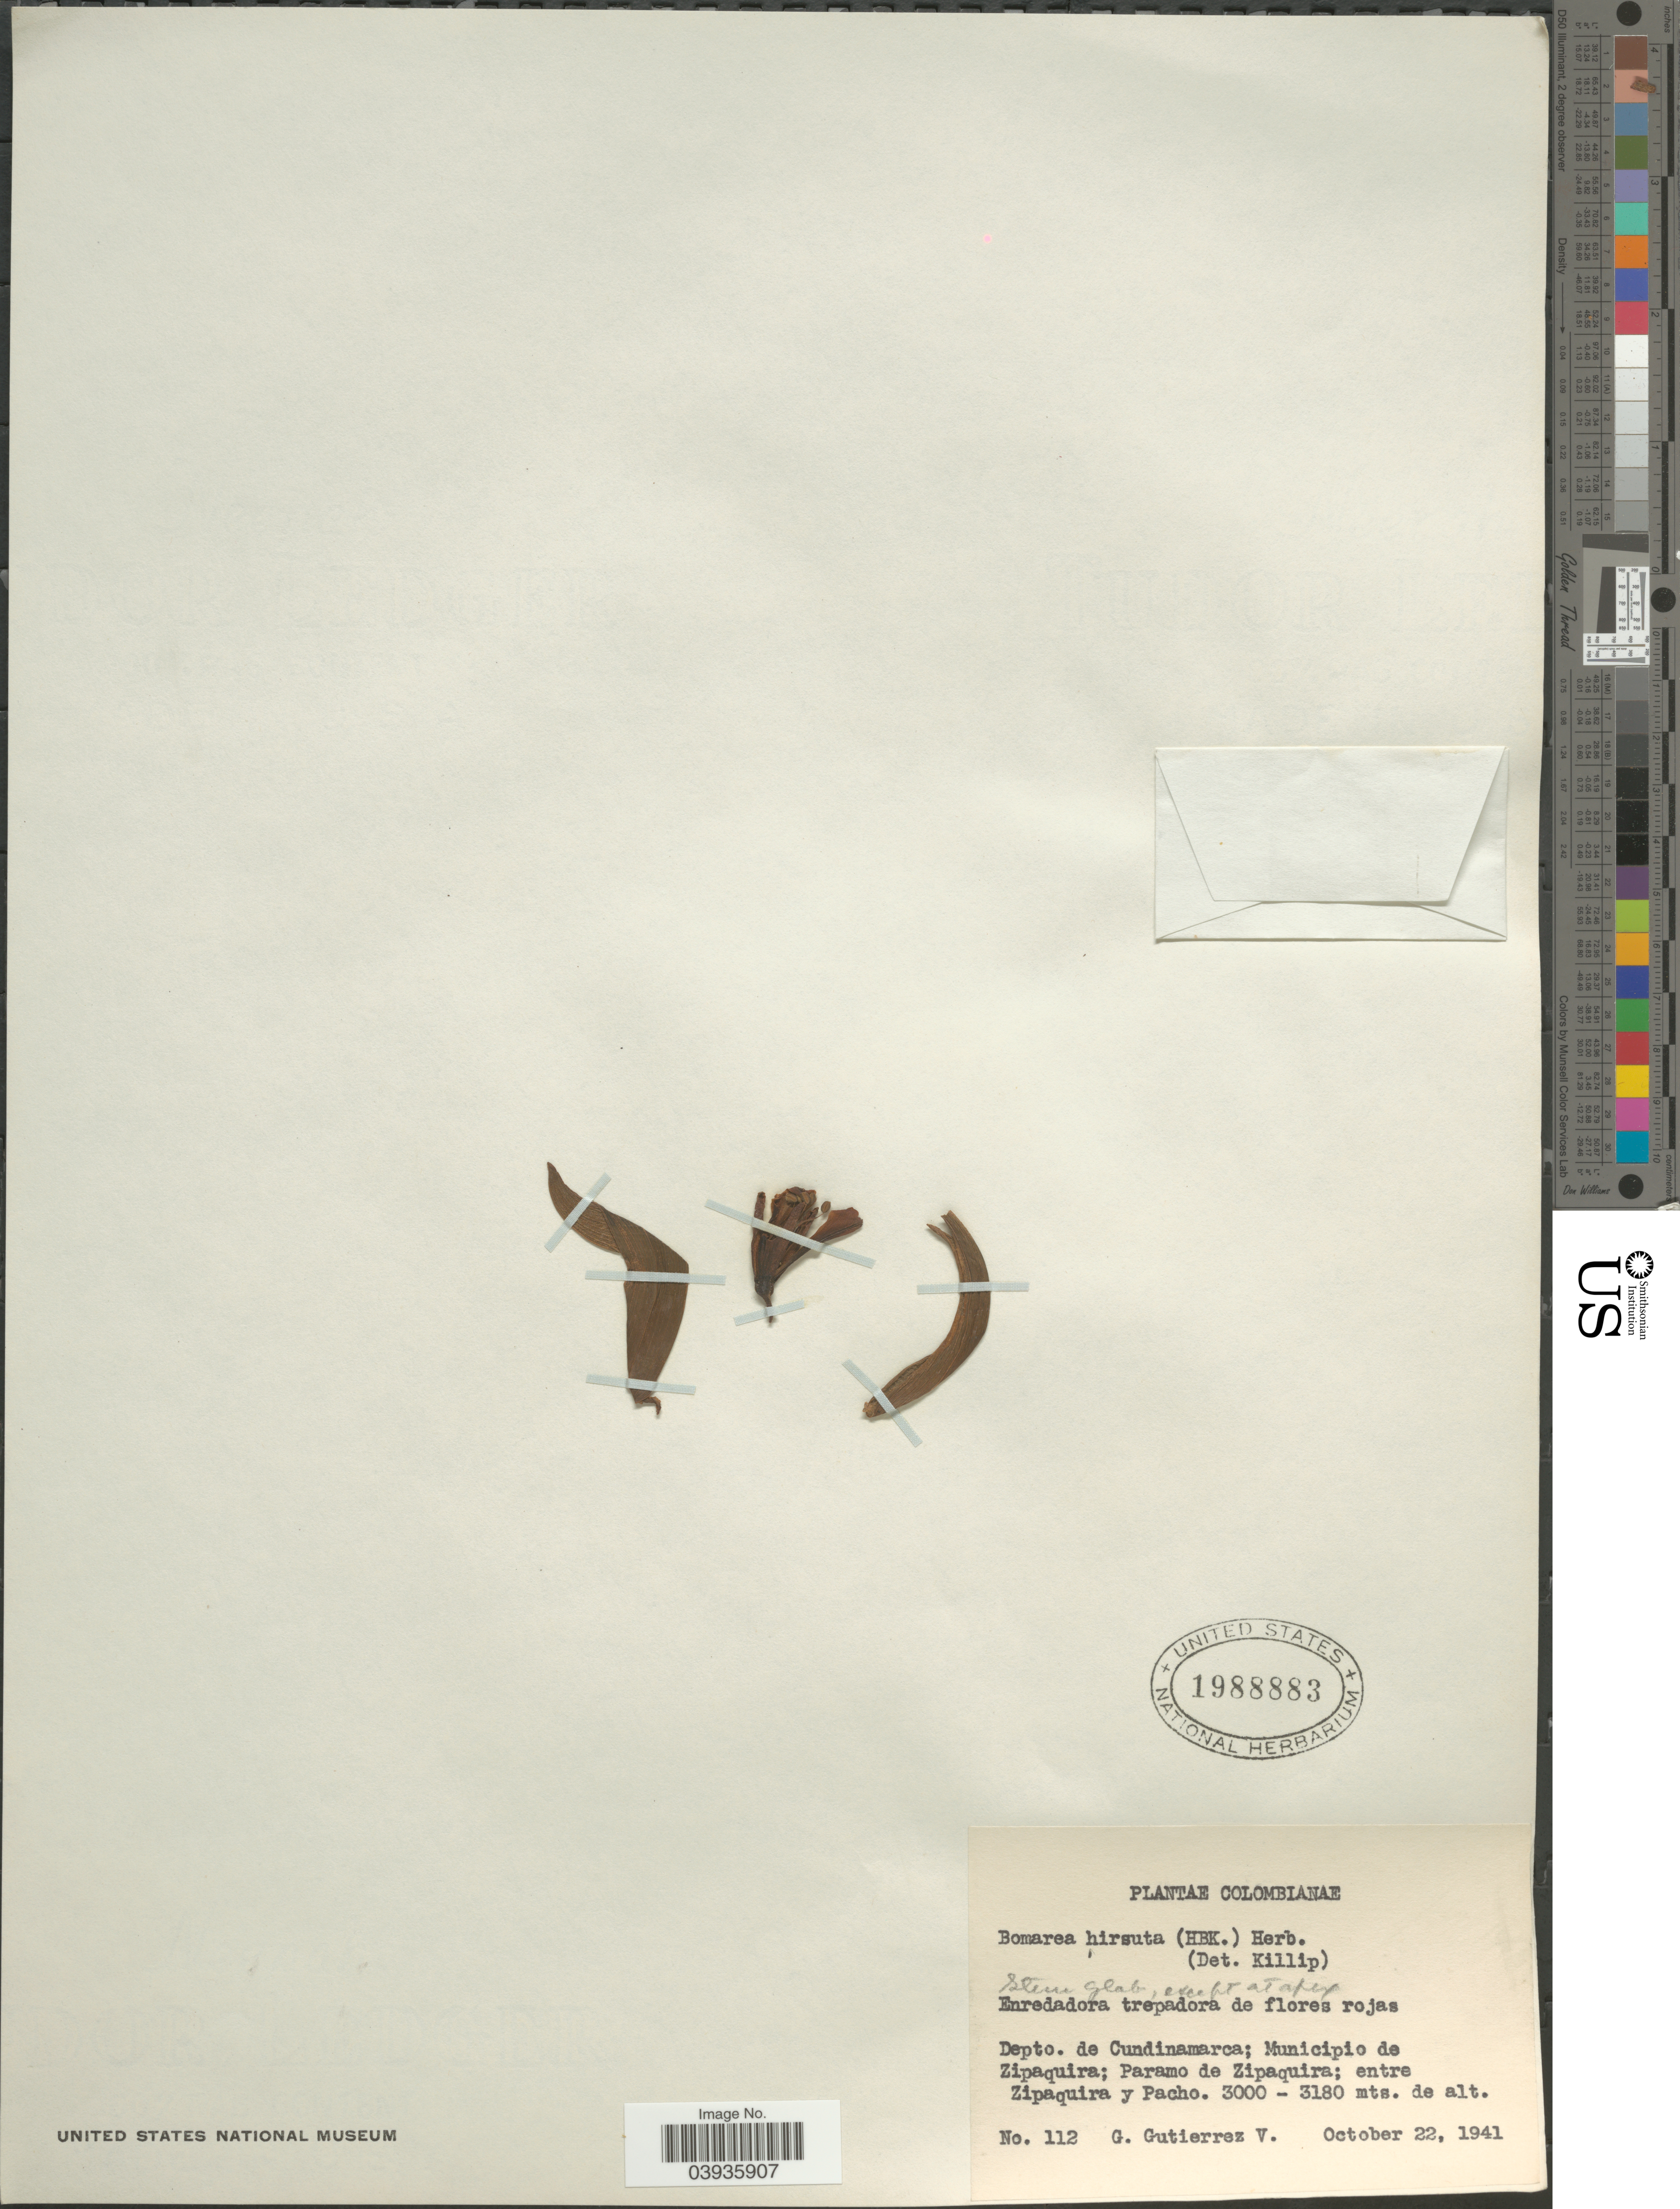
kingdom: Plantae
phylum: Tracheophyta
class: Liliopsida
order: Liliales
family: Alstroemeriaceae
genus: Bomarea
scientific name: Bomarea hirsuta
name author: (Kunth) Herb.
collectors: G. Gutiérrez V.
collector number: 112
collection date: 1941-10-22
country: Colombia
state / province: Cundinamarca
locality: Depto. de Cundinamarca; Municipio de Zipaquira; Paramo de Zipaquira; entre Zipaquira y Pacho.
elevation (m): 3000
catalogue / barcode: US 1988883